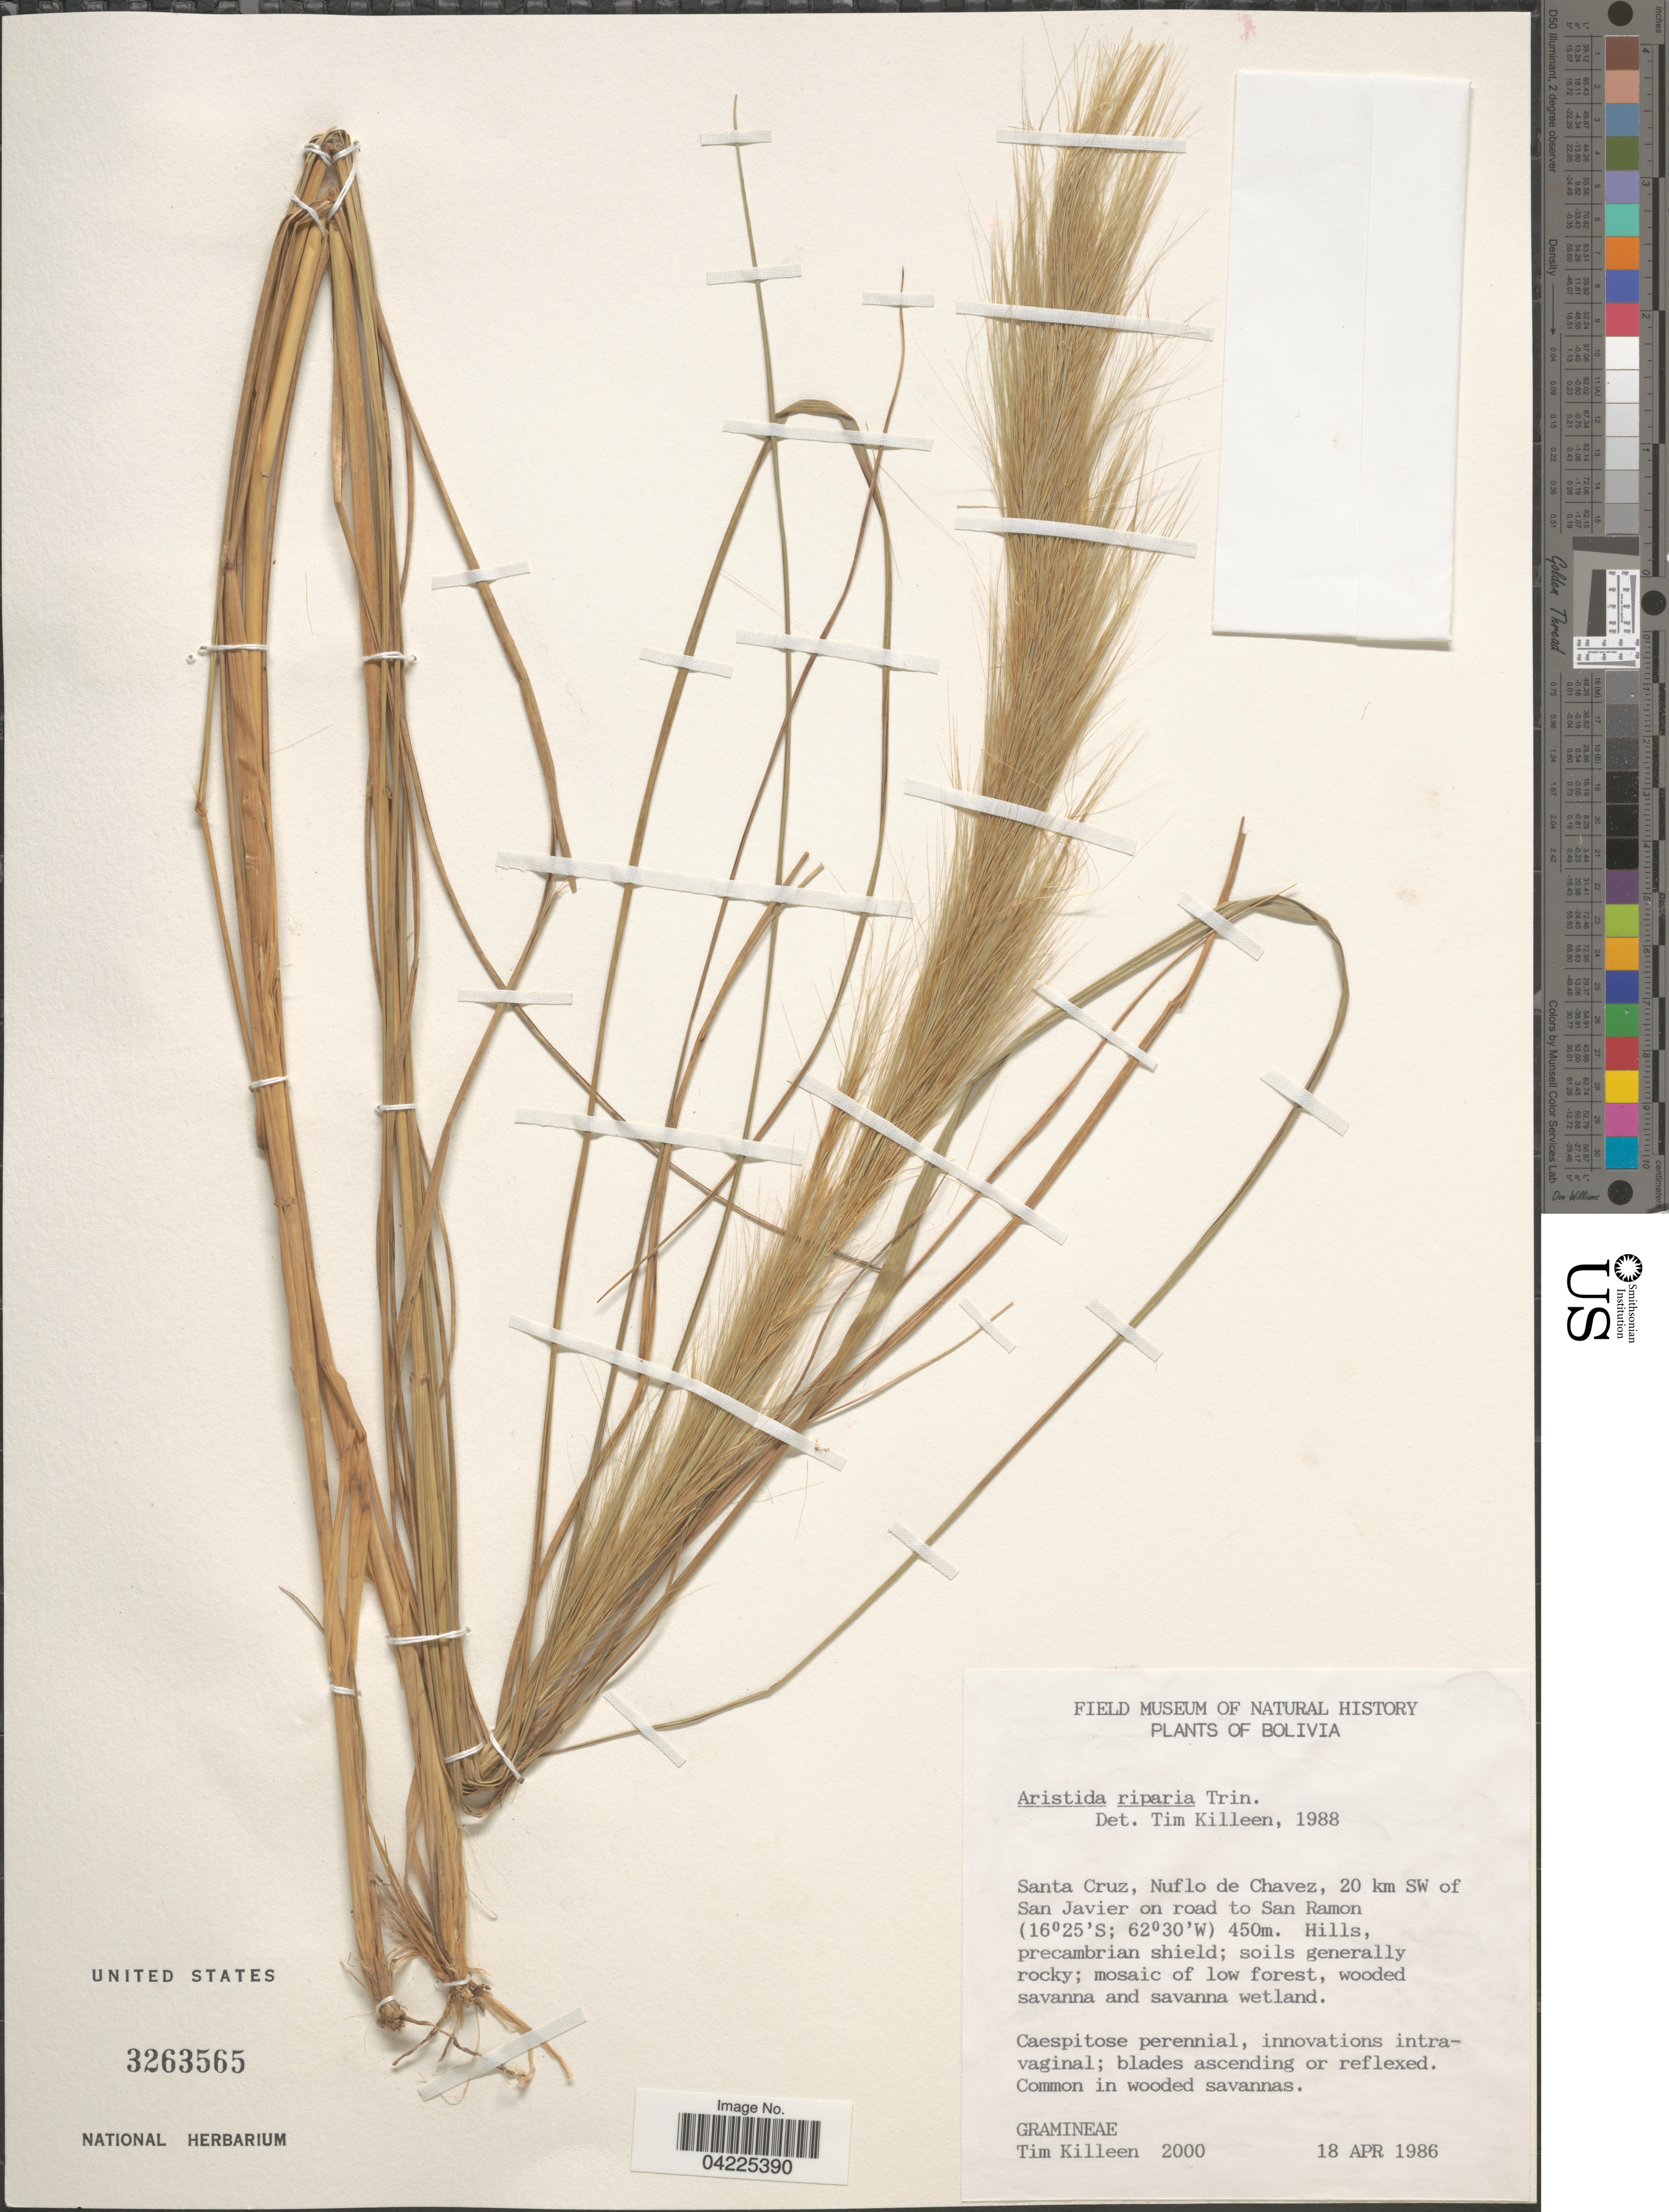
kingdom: Plantae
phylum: Tracheophyta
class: Liliopsida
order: Poales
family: Poaceae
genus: Aristida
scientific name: Aristida riparia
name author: Trin.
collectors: T. J. Killeen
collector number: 2000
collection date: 1986-04-18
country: Bolivia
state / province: Santa Cruz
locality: Santa Cruz, Nuflo de Chavez, 20 km SW of San Javier on road to San Ramon.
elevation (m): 450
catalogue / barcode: US 3263565